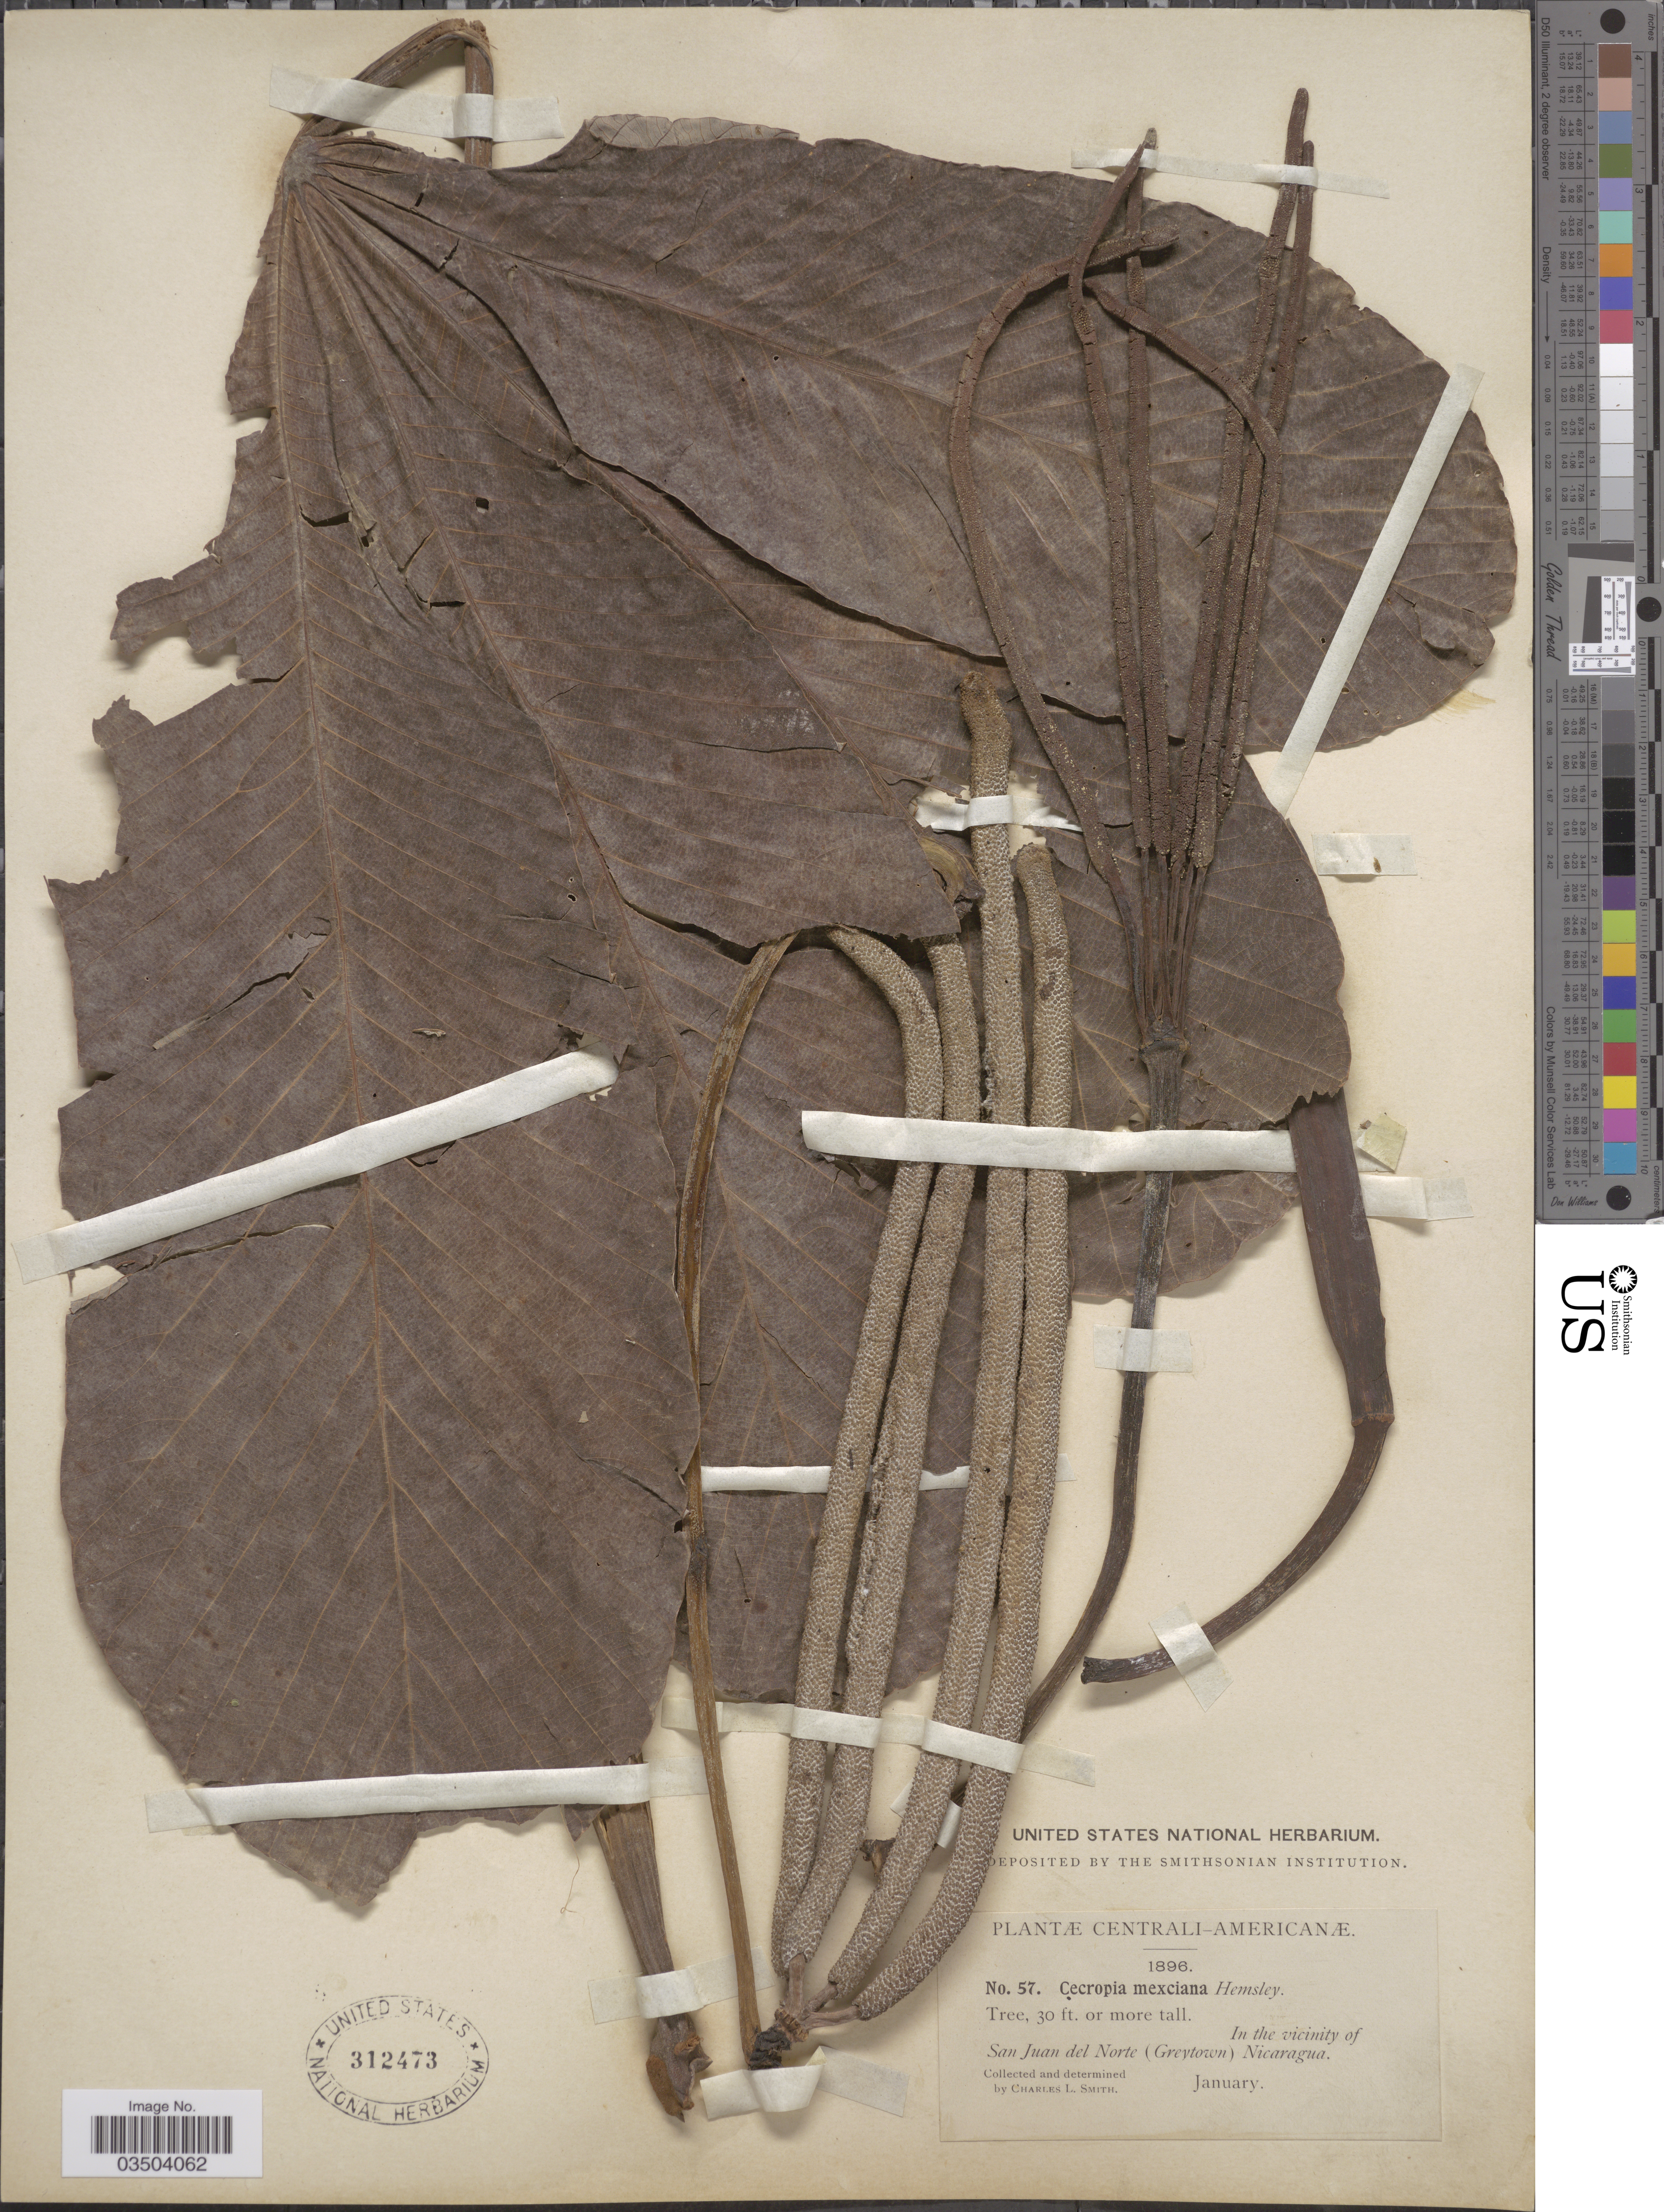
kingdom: Plantae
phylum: Tracheophyta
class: Magnoliopsida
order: Rosales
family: Urticaceae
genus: Cecropia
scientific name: Cecropia obtusifolia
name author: Bertol.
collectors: C. L. Smith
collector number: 57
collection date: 1896-01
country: Nicaragua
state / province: Río San Juan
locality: In vicinity of San Juan del Norte (Greytown) Nicaragua.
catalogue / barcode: US 312473